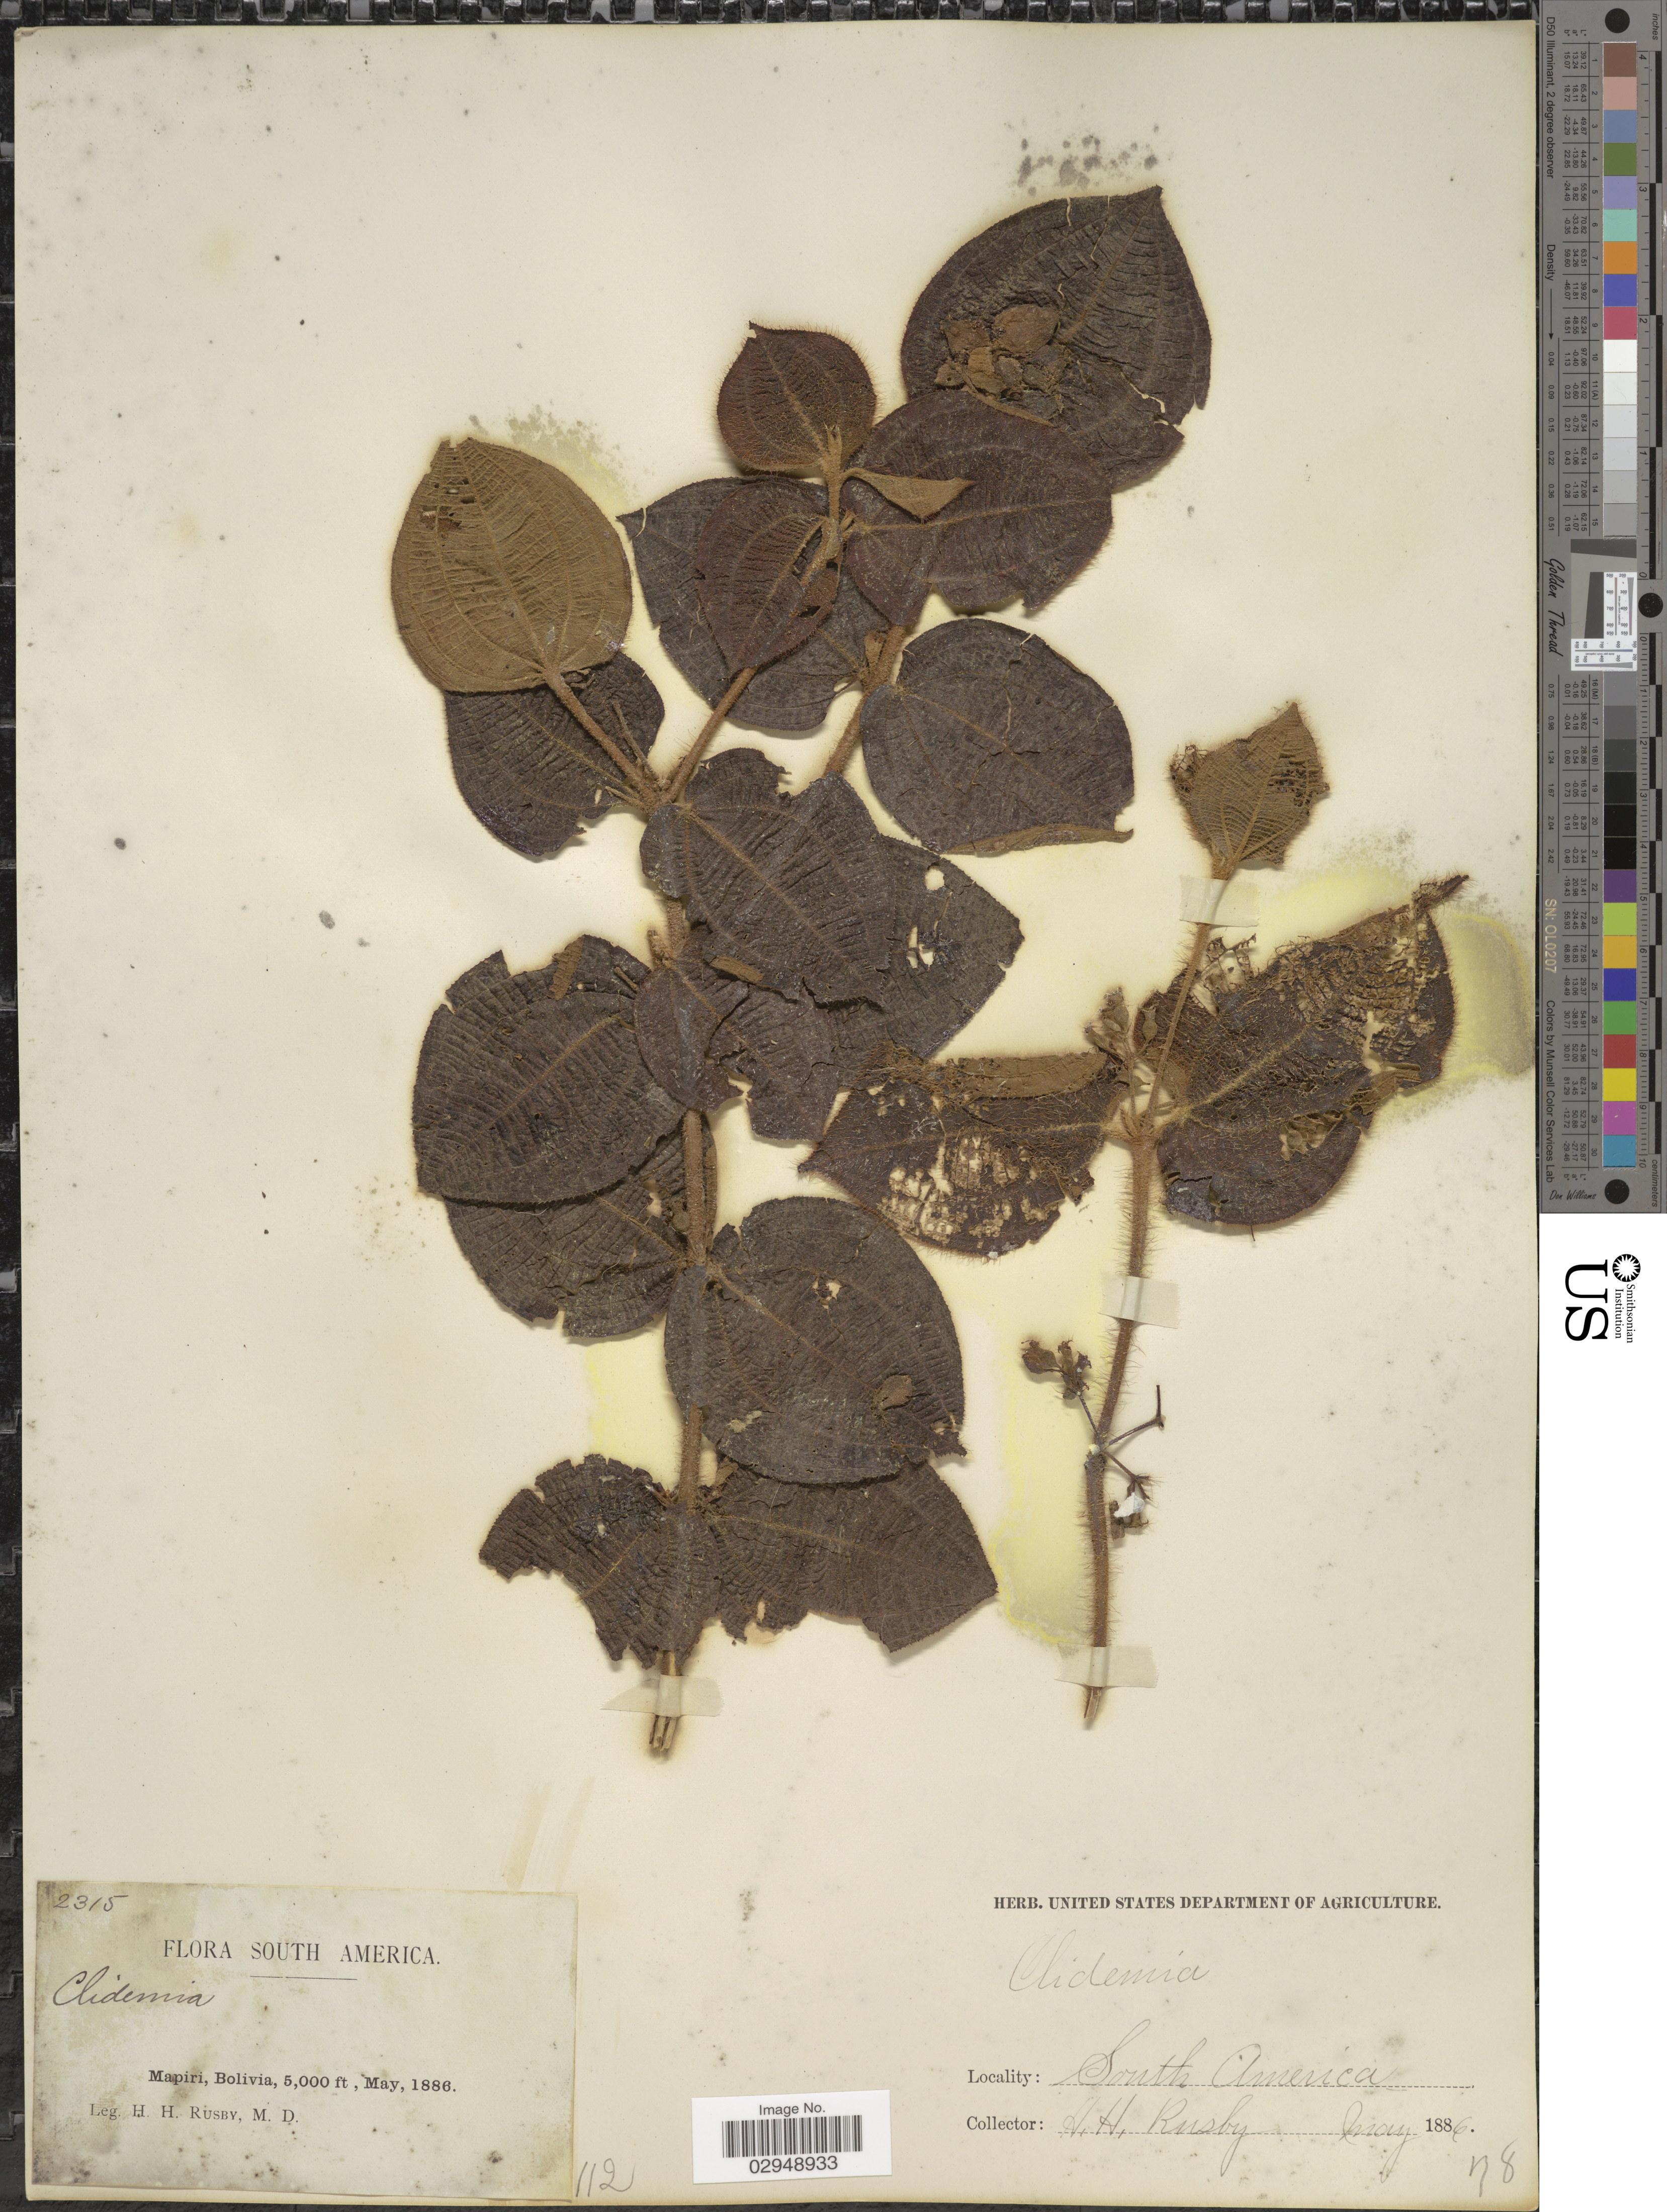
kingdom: Plantae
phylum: Tracheophyta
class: Magnoliopsida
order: Myrtales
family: Melastomataceae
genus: Clidemia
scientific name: Clidemia ciliata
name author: D. Don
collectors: H. H. Rusby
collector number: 2315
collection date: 1886-05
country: Bolivia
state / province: La Páz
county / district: Larecaja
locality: Mapiri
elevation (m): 1524